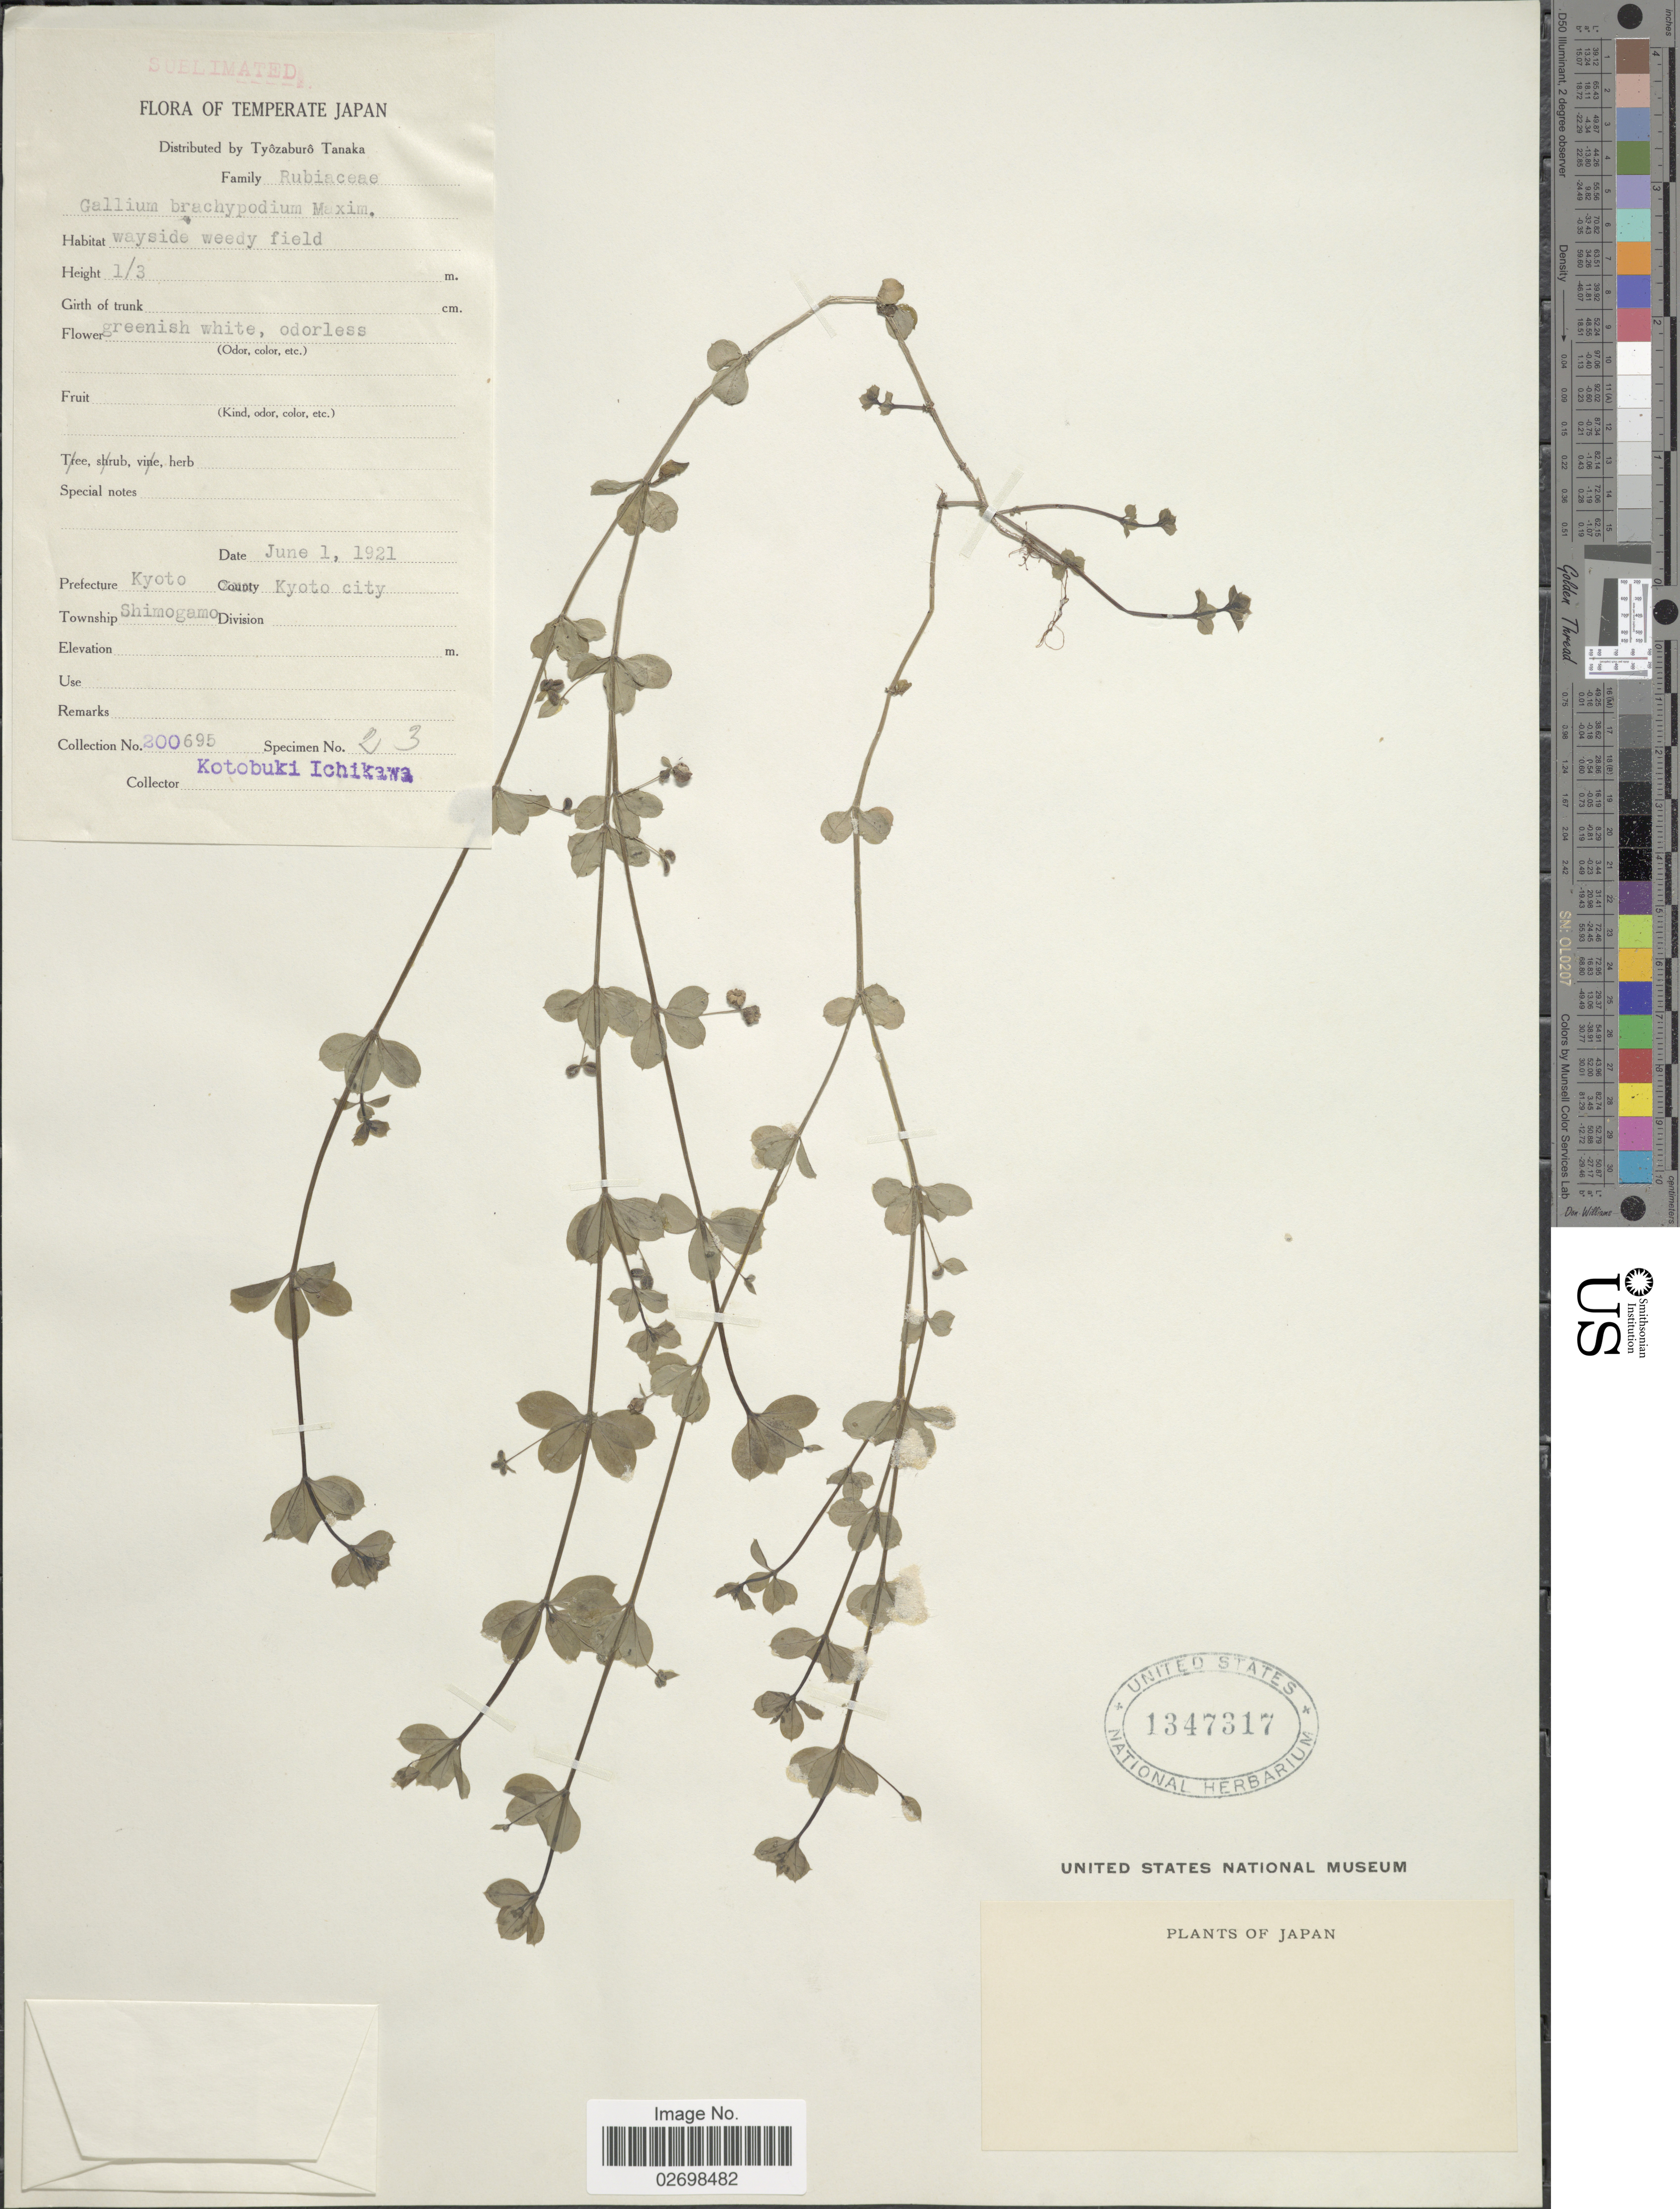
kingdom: Plantae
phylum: Tracheophyta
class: Magnoliopsida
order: Gentianales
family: Rubiaceae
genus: Galium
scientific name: Galium brachypodum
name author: Jord.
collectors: K. Ichikawa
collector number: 200695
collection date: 1921-06-01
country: Japan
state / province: Kyoto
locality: Temperate Japan, County Kyoto city, Township Shimogamo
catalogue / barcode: US 1347317